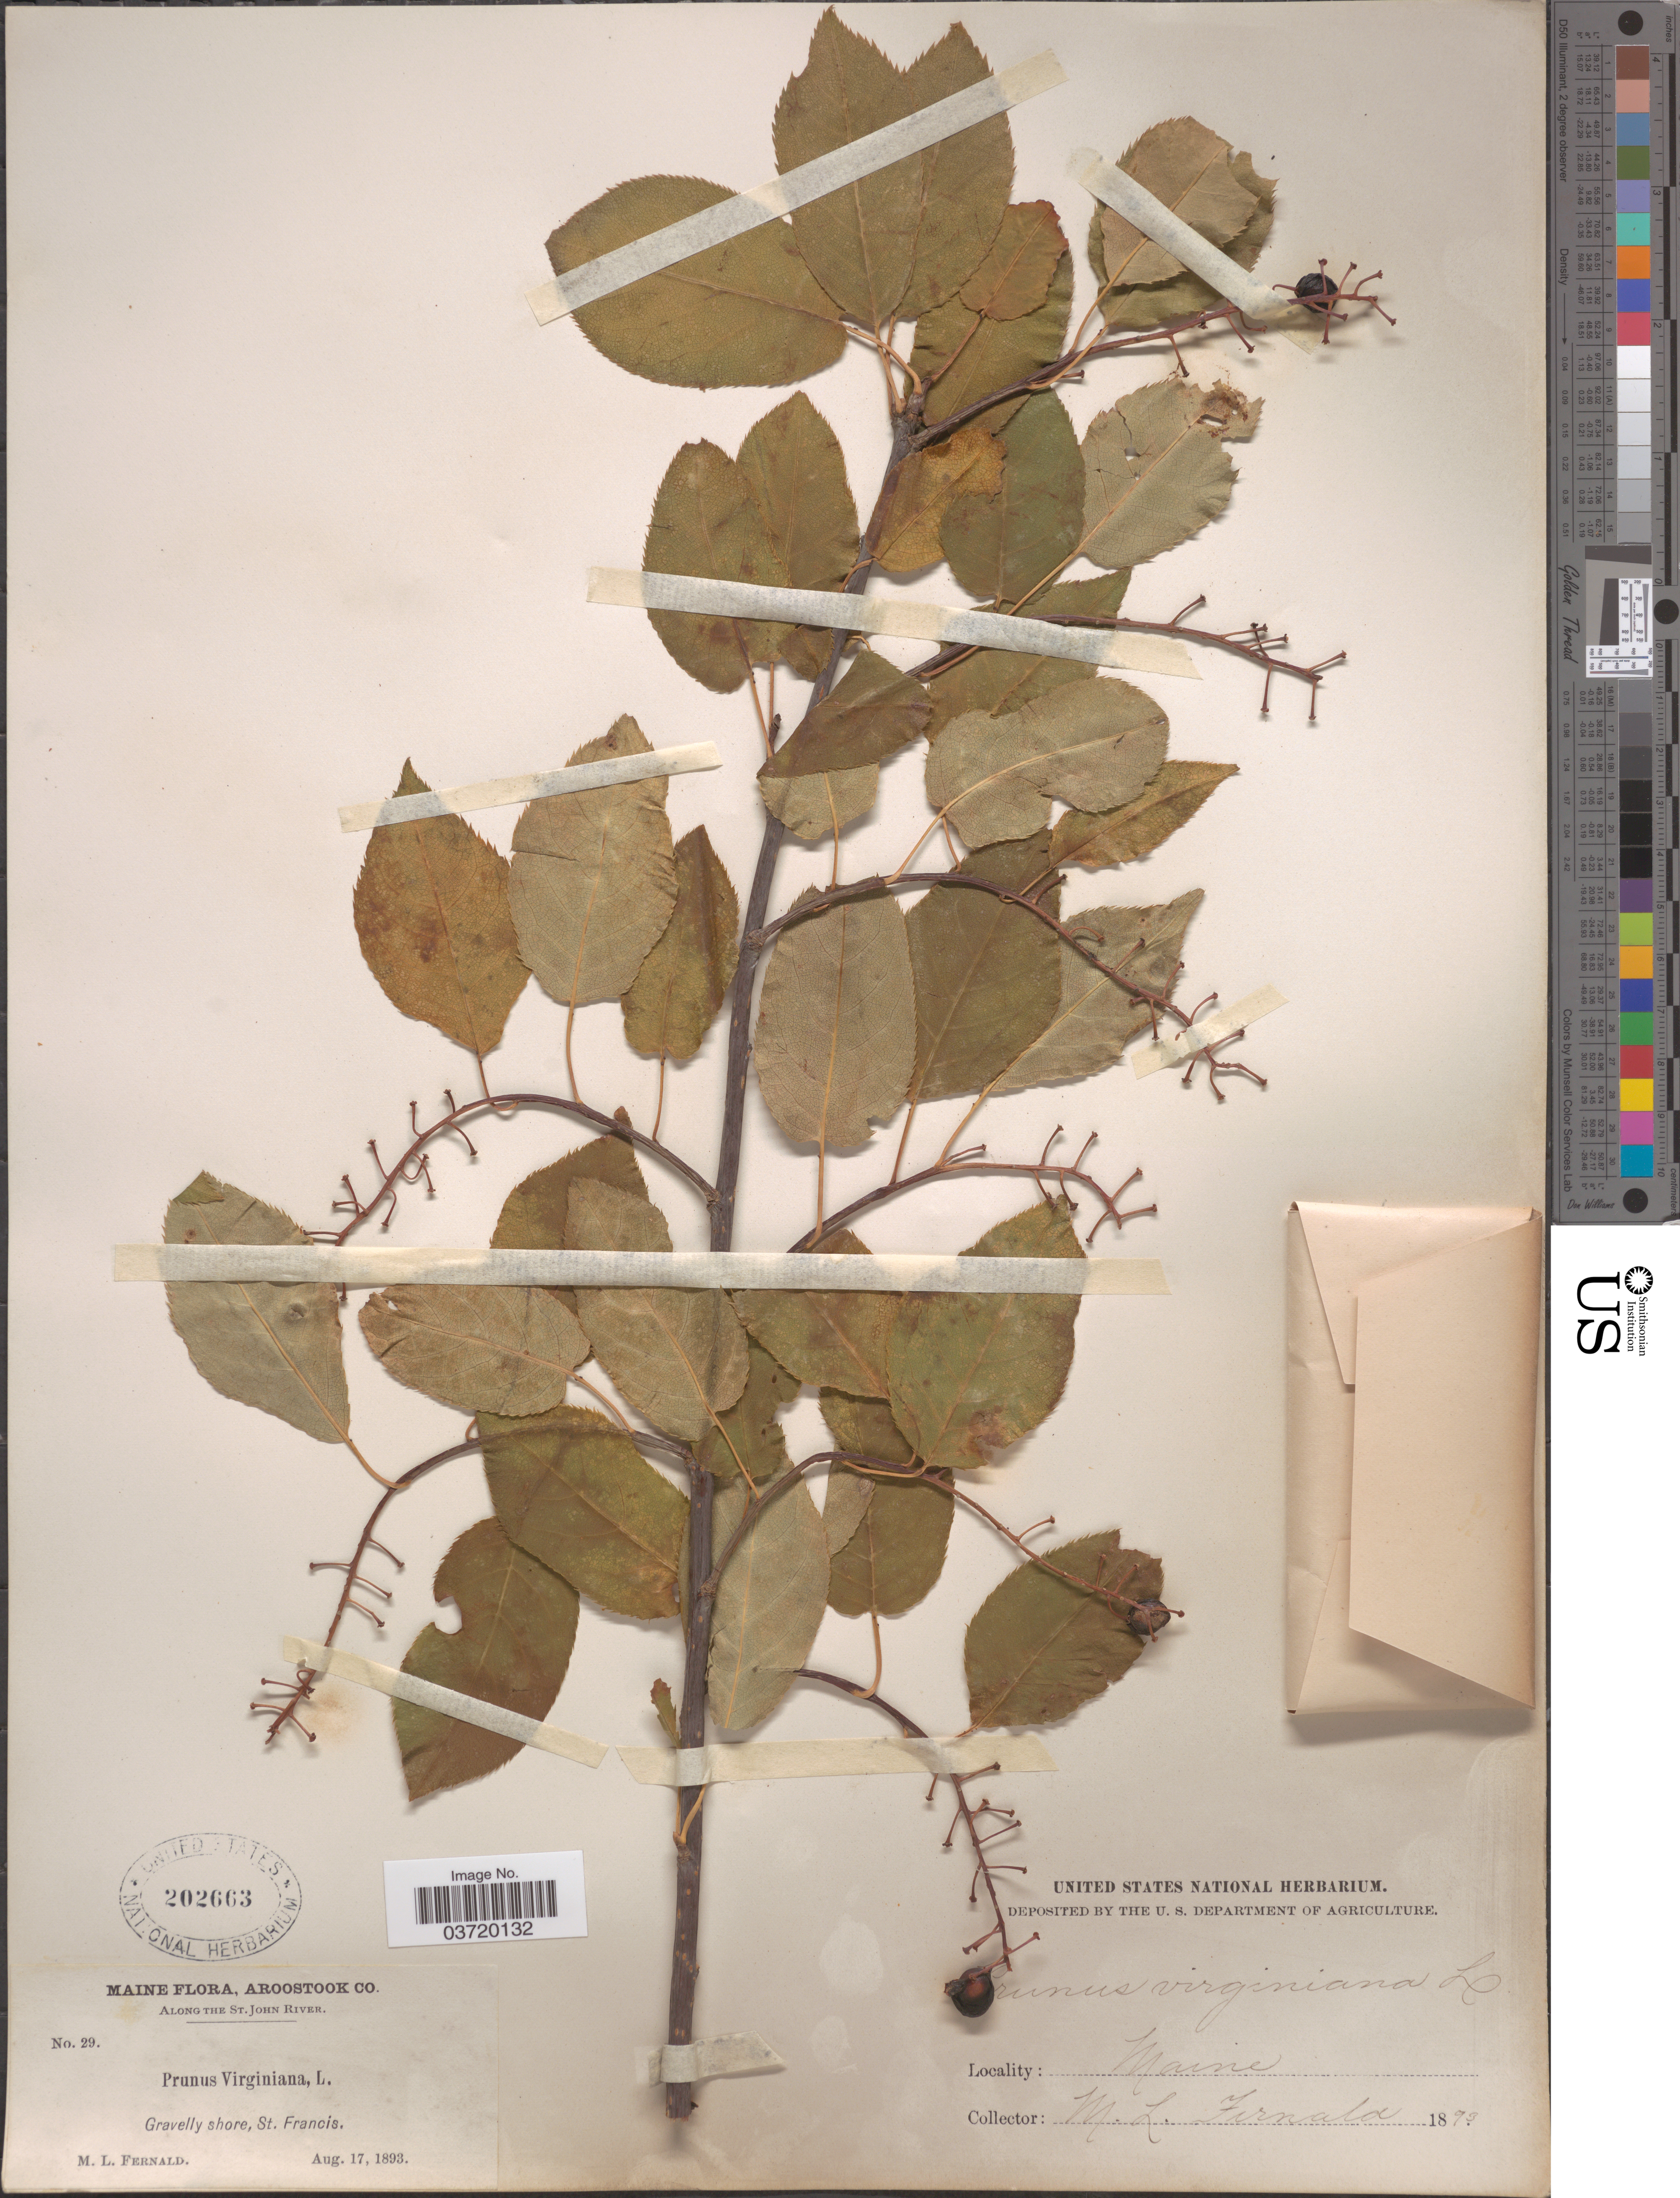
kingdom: Plantae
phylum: Tracheophyta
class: Magnoliopsida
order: Rosales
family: Rosaceae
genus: Prunus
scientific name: Prunus virginiana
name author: L.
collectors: M. L. Fernald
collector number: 29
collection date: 1893-08-17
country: United States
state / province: Maine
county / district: Aroostook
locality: Along the St. John River. Gravelly shore, St. Francis.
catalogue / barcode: US 202663